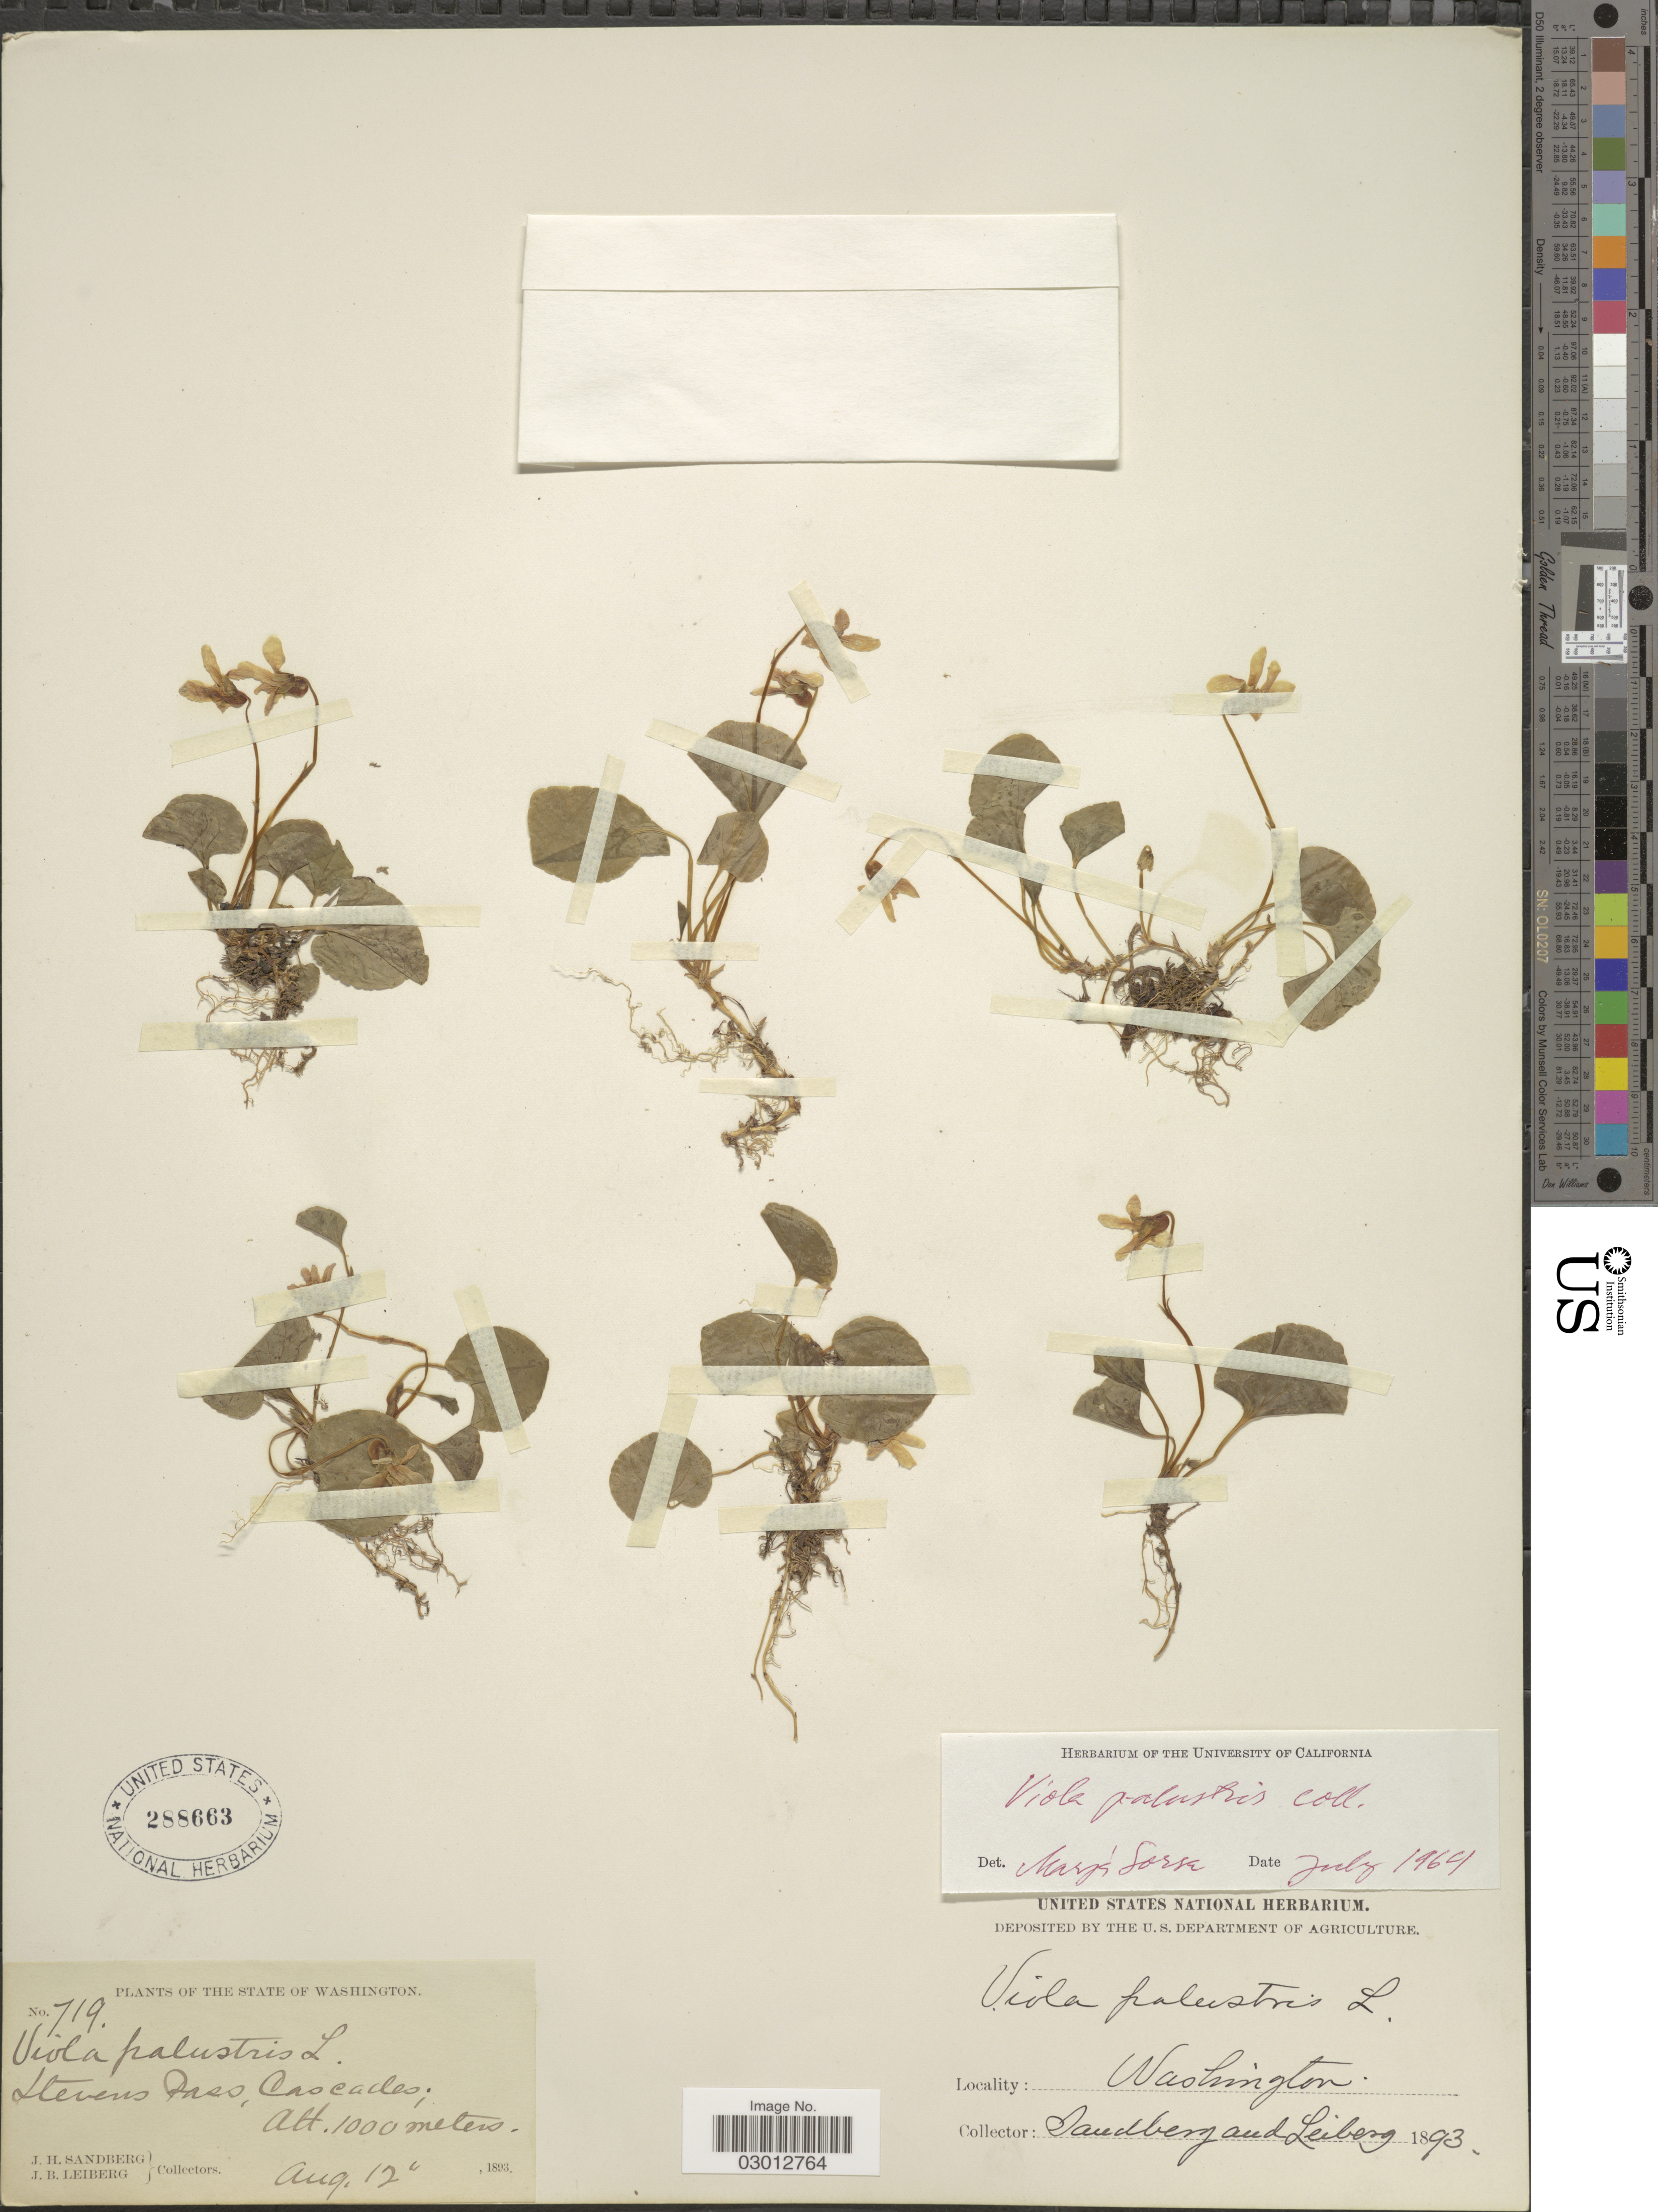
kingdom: Plantae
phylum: Tracheophyta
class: Magnoliopsida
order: Malpighiales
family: Violaceae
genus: Viola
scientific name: Viola palustris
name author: L.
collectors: J. H. Sandberg & J. B. Leiberg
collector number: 719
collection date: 1893-08-12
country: United States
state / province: Washington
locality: Stevens Pass, Cascades.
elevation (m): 1000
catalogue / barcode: US 288663